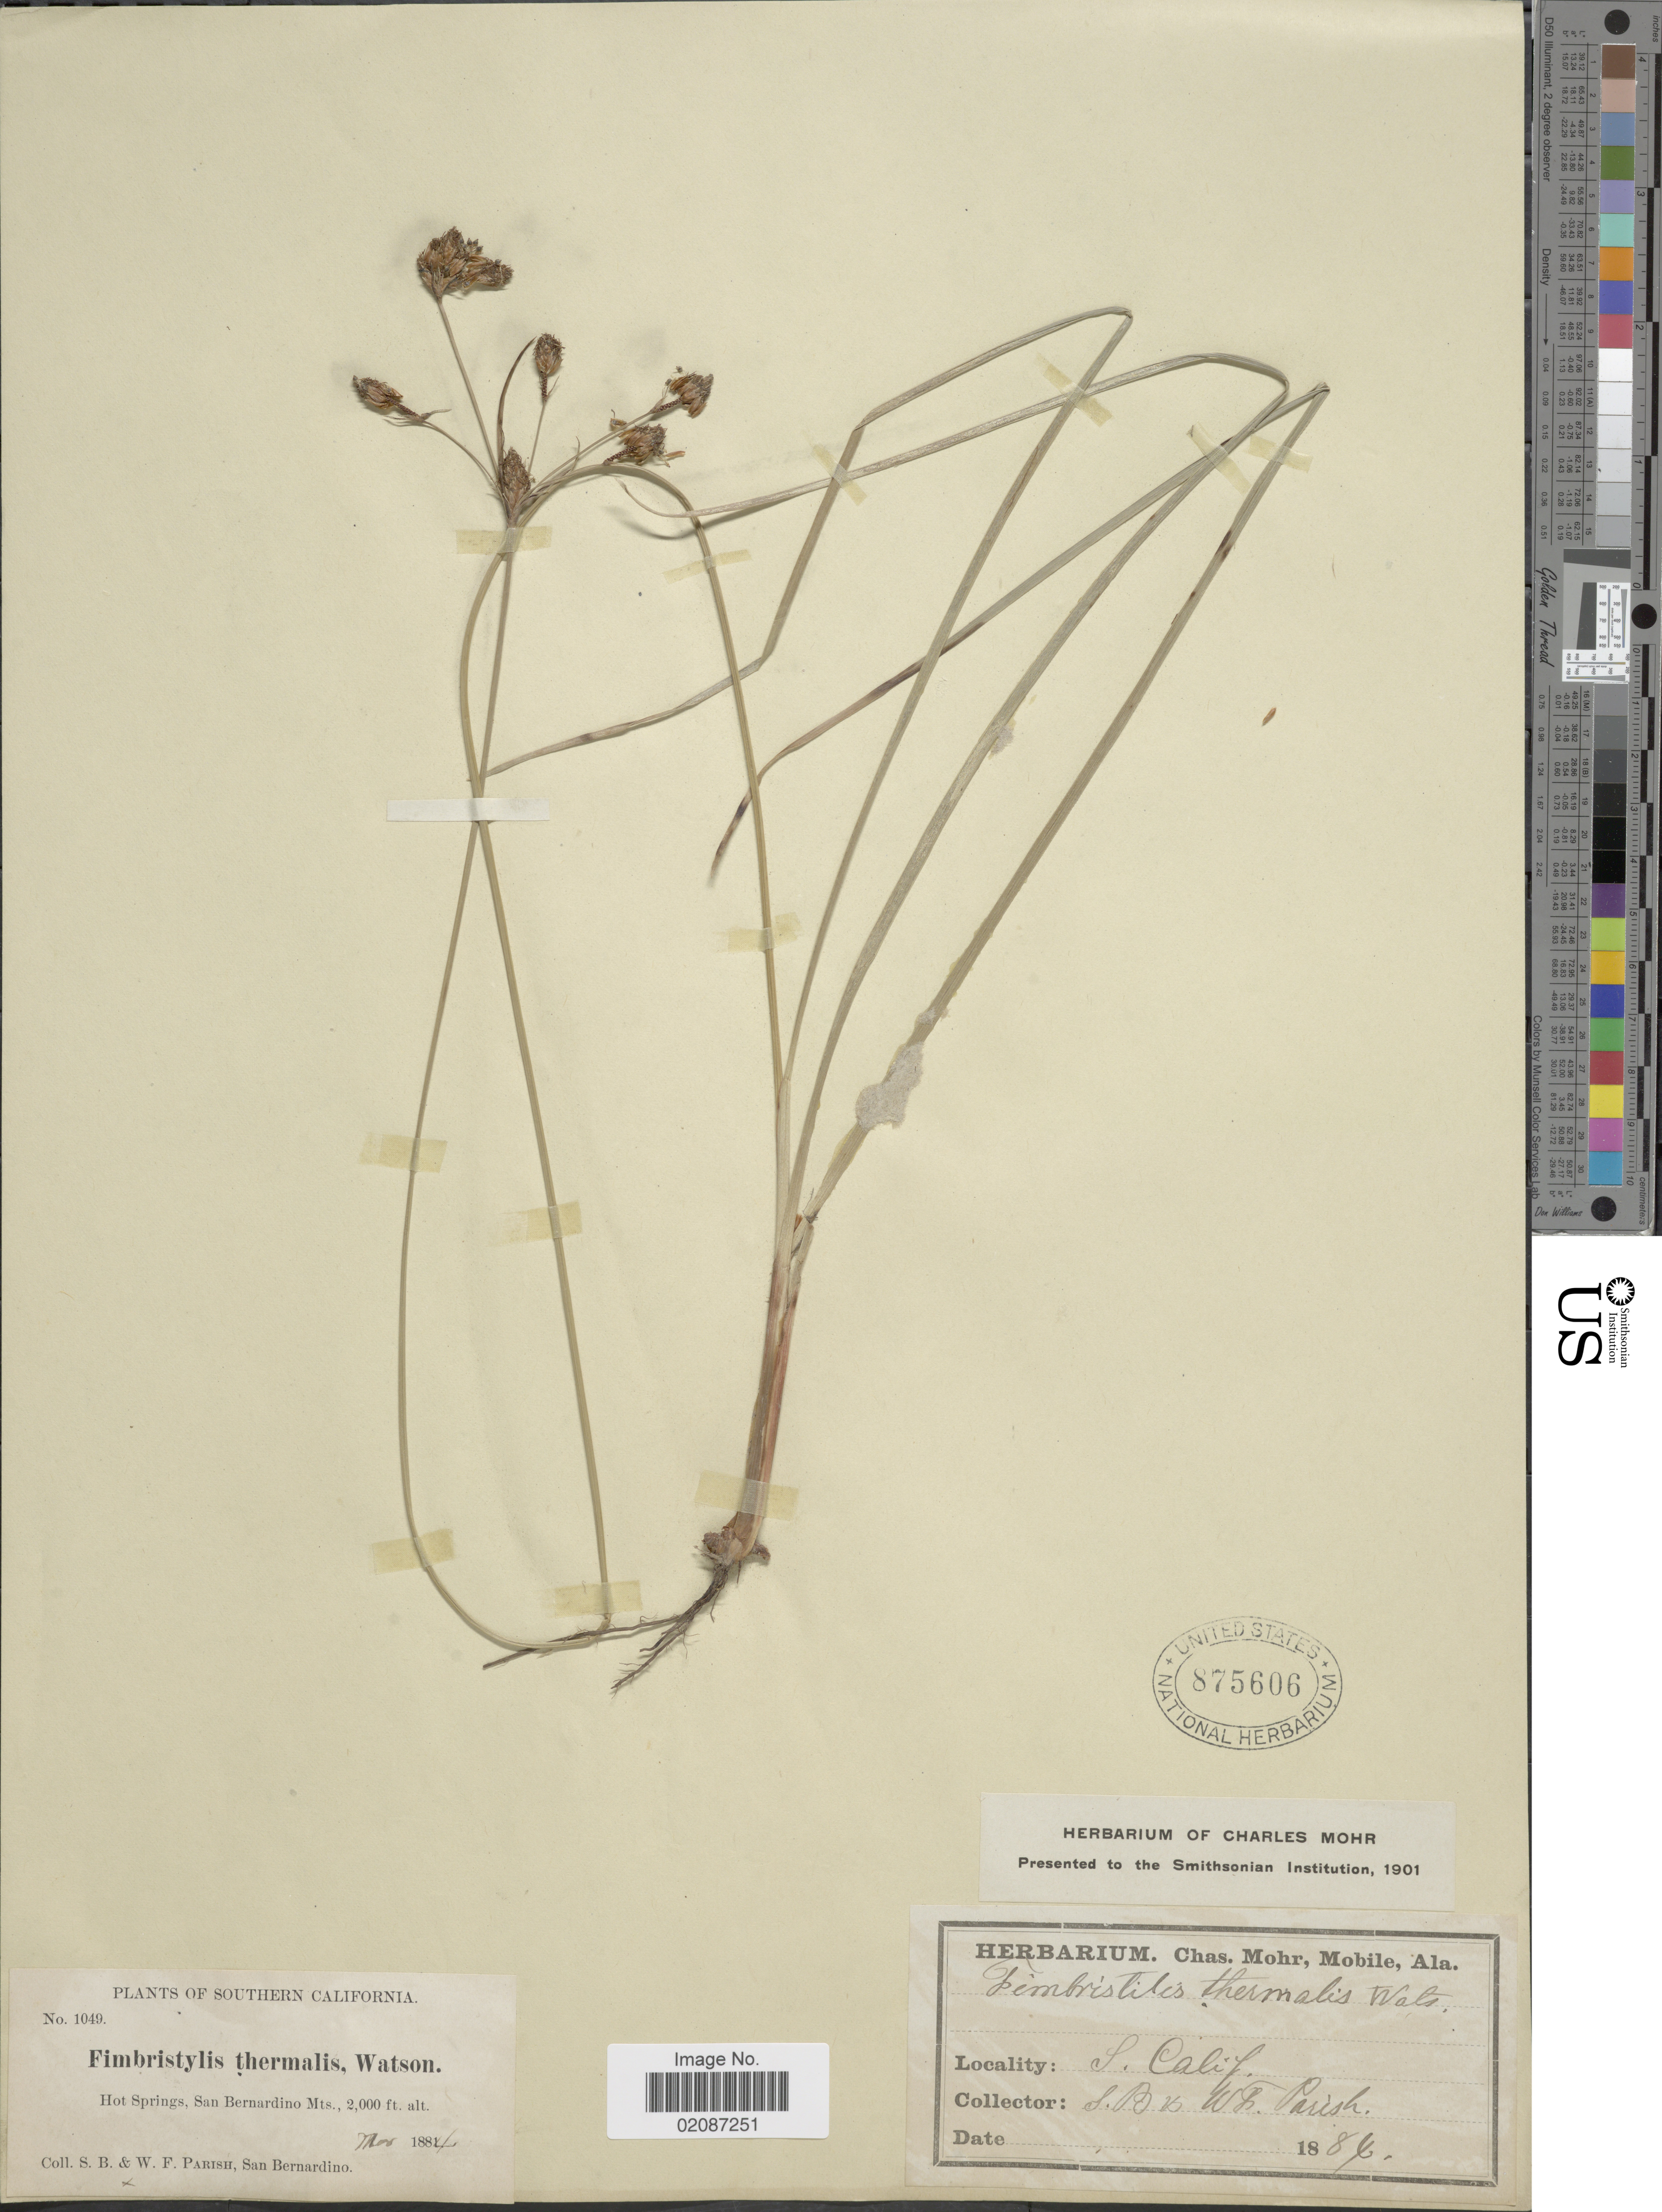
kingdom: Plantae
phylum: Tracheophyta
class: Liliopsida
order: Poales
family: Cyperaceae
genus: Fimbristylis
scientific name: Fimbristylis spadicea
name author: (L.) Vahl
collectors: S. B. Parish & W. F. Parish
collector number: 1049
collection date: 1884-11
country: United States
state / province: California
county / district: San Bernardino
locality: S. Calif., Hot Springs, San Bernardino Mts.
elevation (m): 610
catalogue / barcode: US 875606